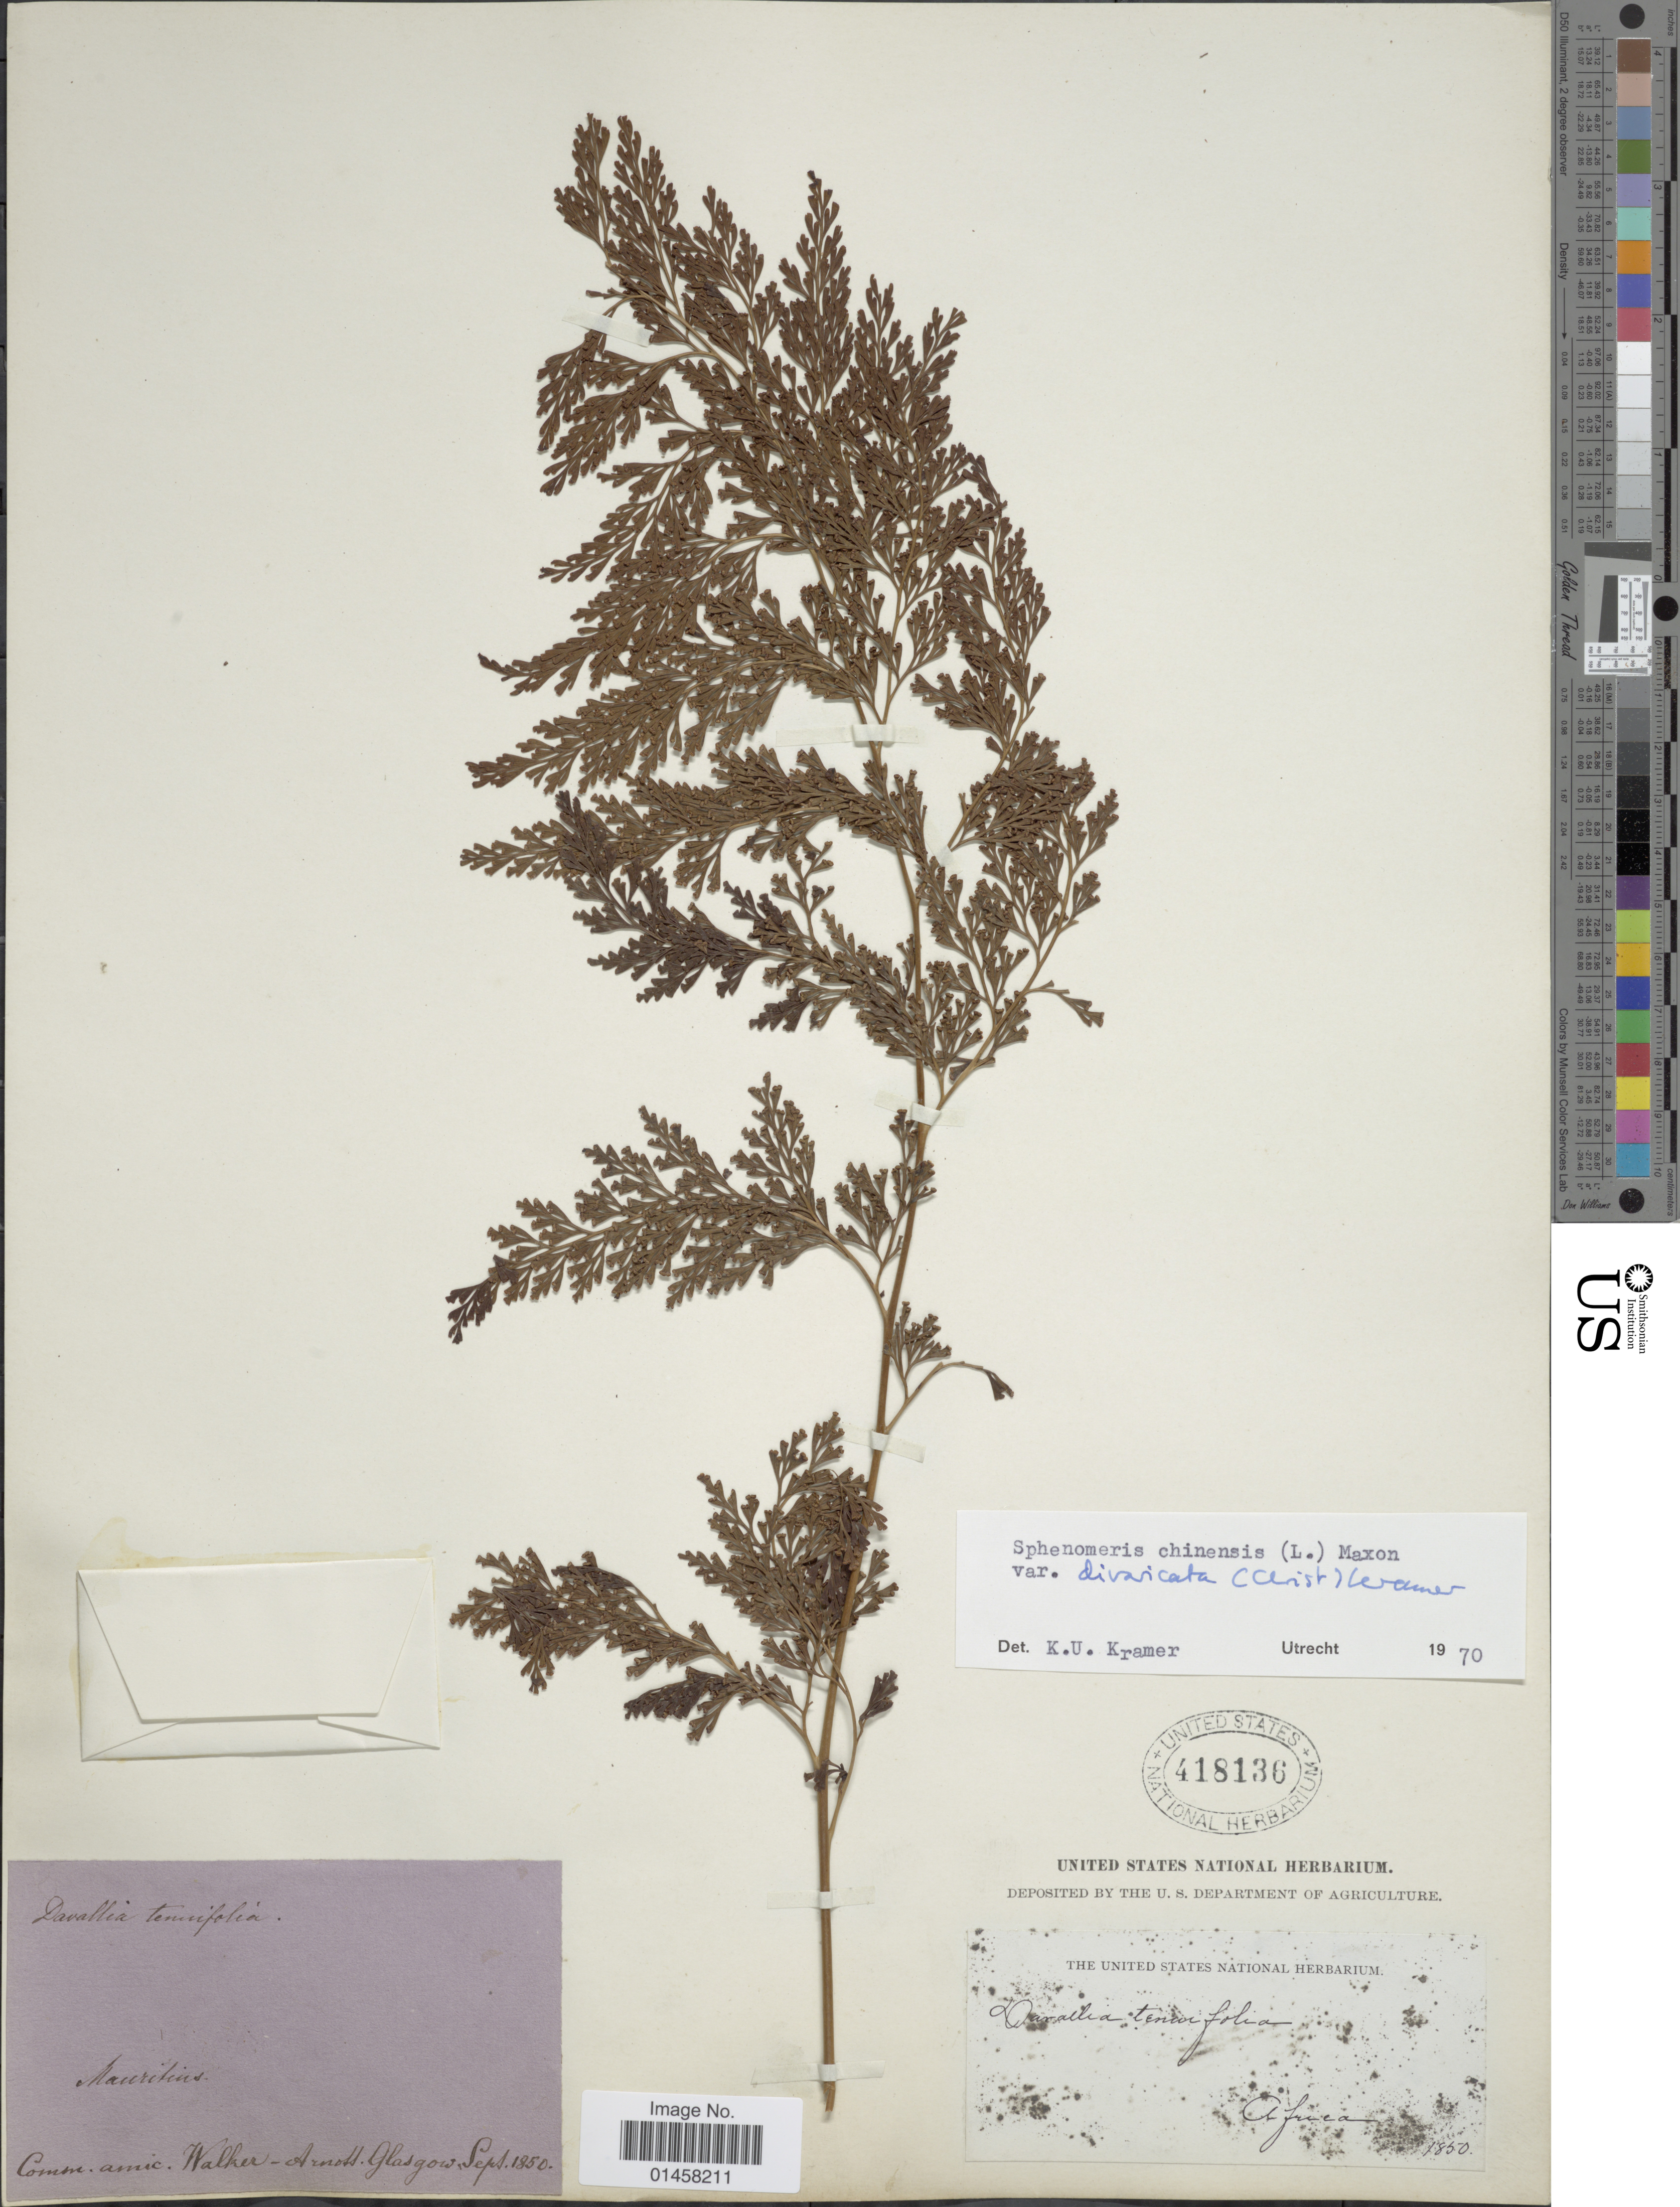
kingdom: Plantae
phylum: Tracheophyta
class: Polypodiopsida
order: Polypodiales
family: Lindsaeaceae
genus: Sphenomeris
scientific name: Sphenomeris chinensis var. divaricata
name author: (Christ) K.U. Kramer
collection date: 1850-09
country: Mauritius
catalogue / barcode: US 418136